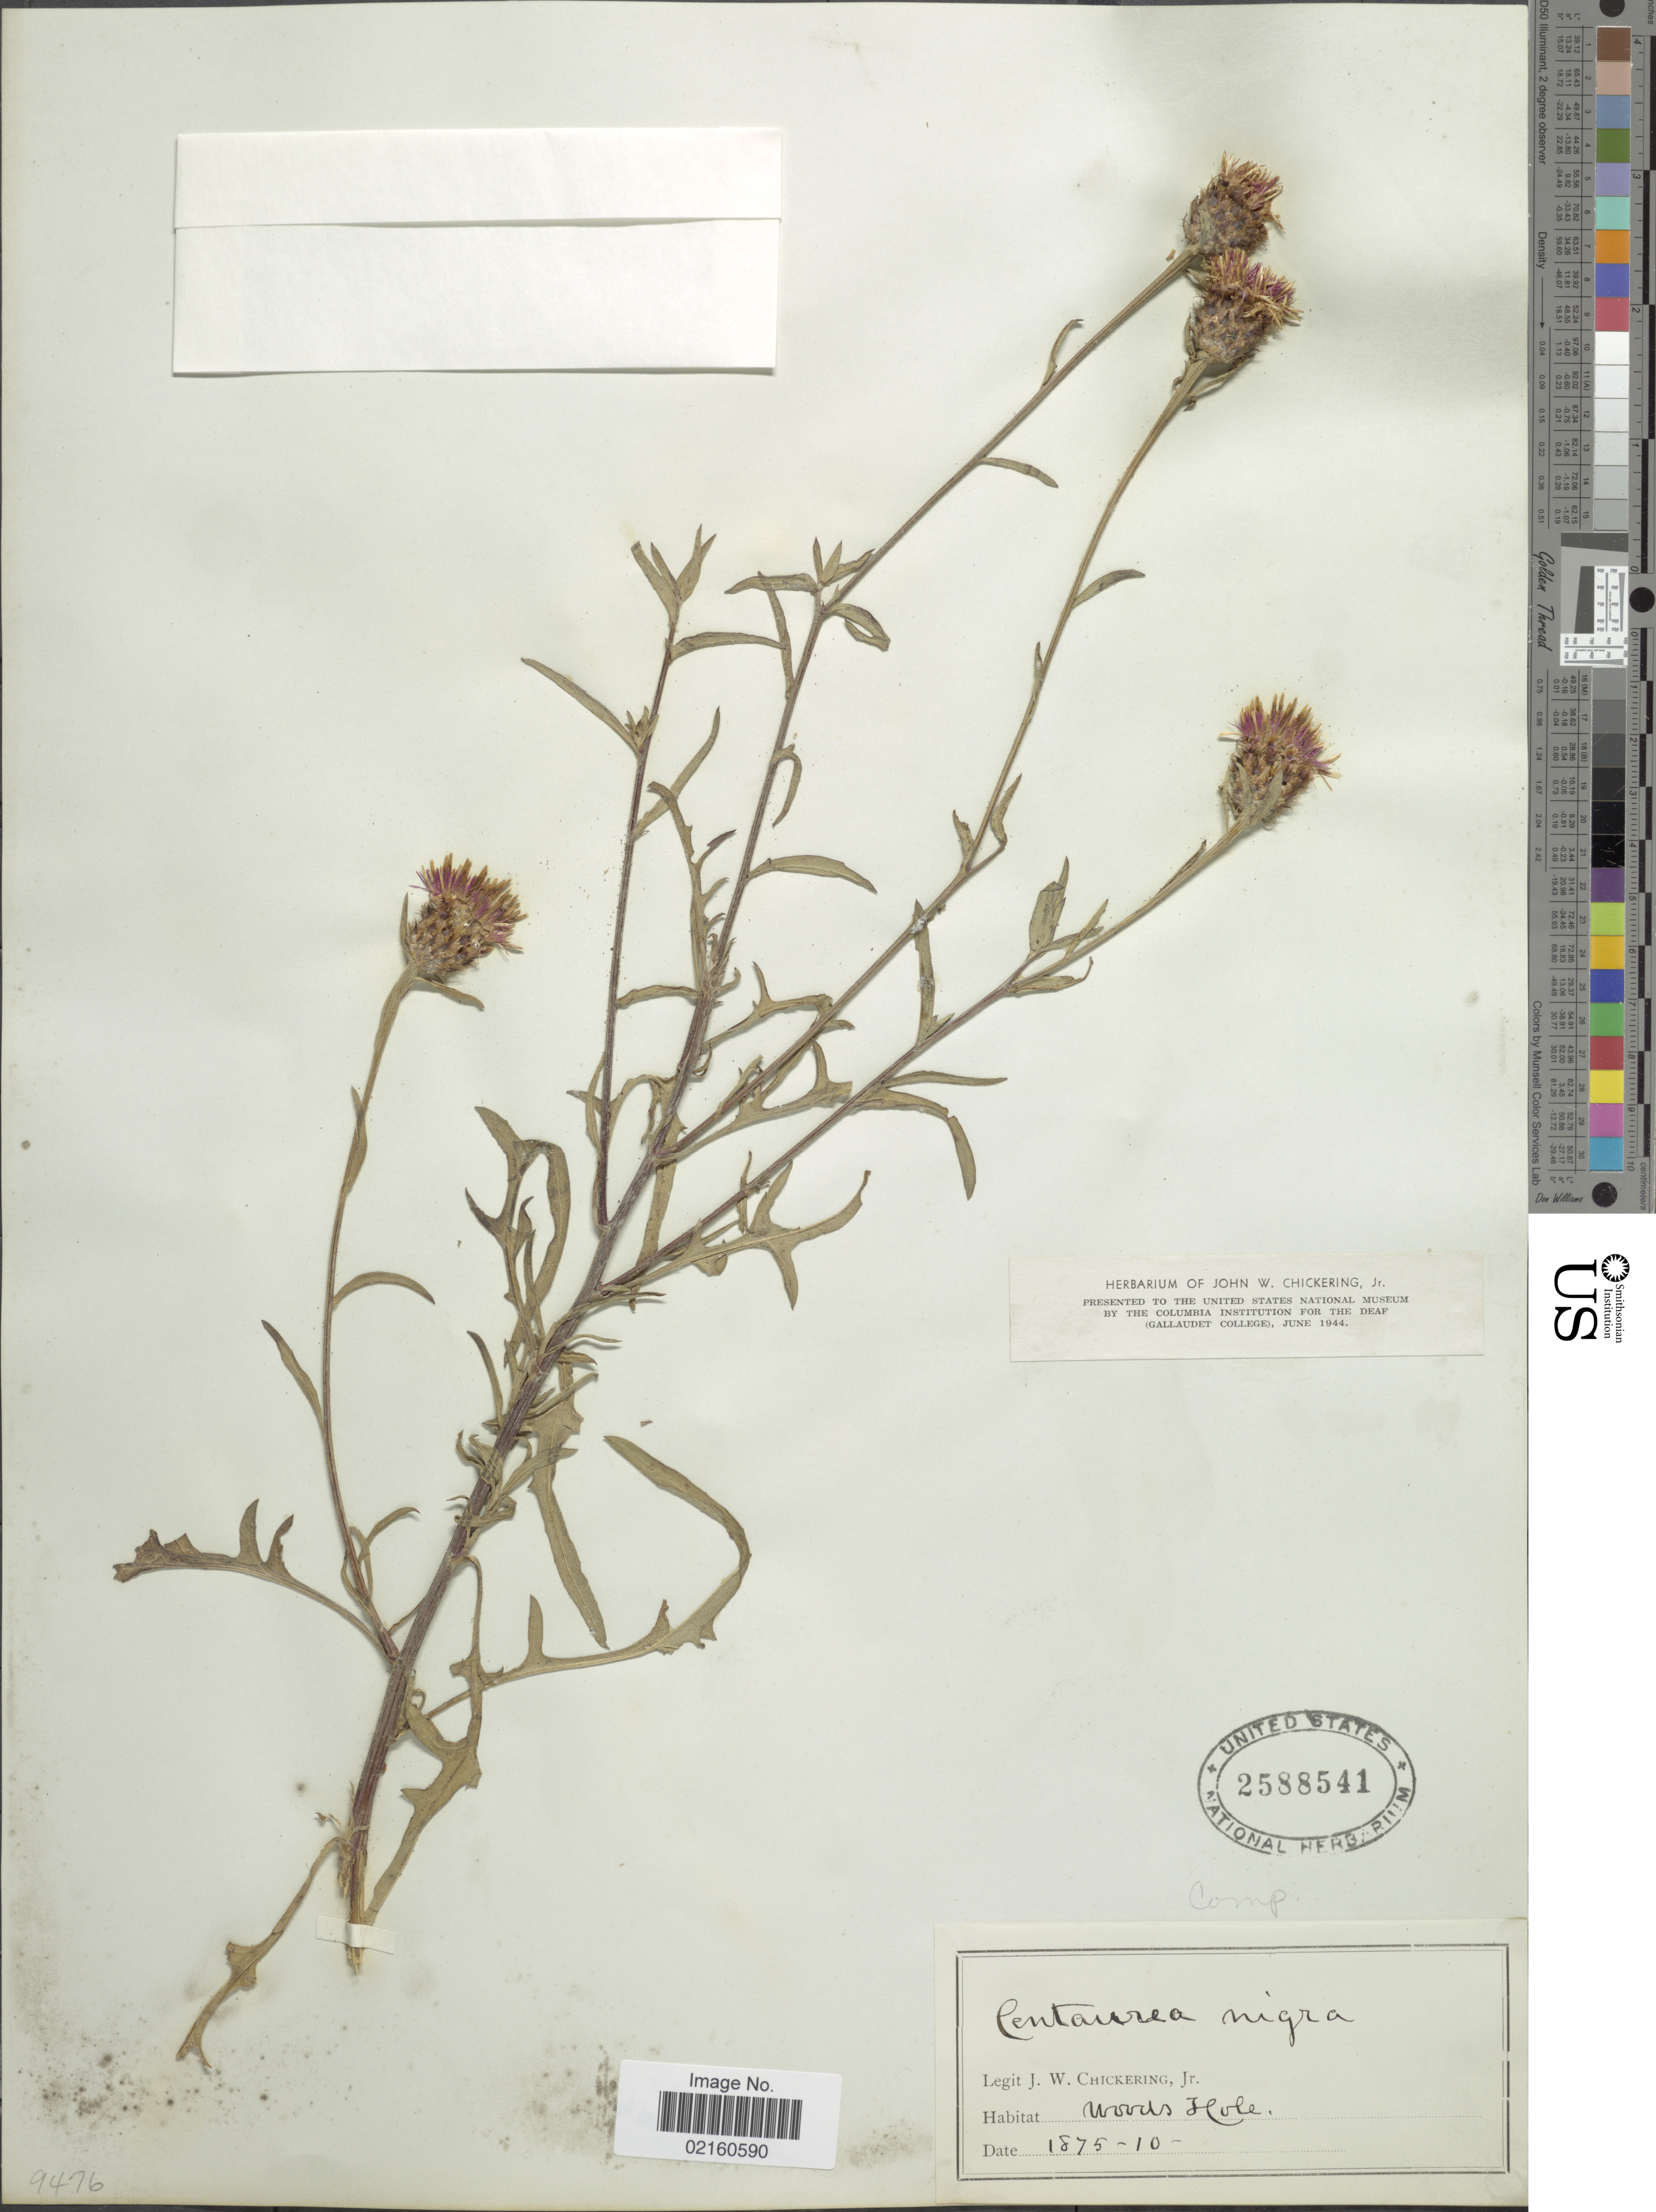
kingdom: Plantae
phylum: Tracheophyta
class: Magnoliopsida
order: Asterales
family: Asteraceae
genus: Centaurea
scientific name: Centaurea nigra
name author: L.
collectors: J. W. Chickering Jr.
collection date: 1875-10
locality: Woods Hole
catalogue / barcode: US 2588541